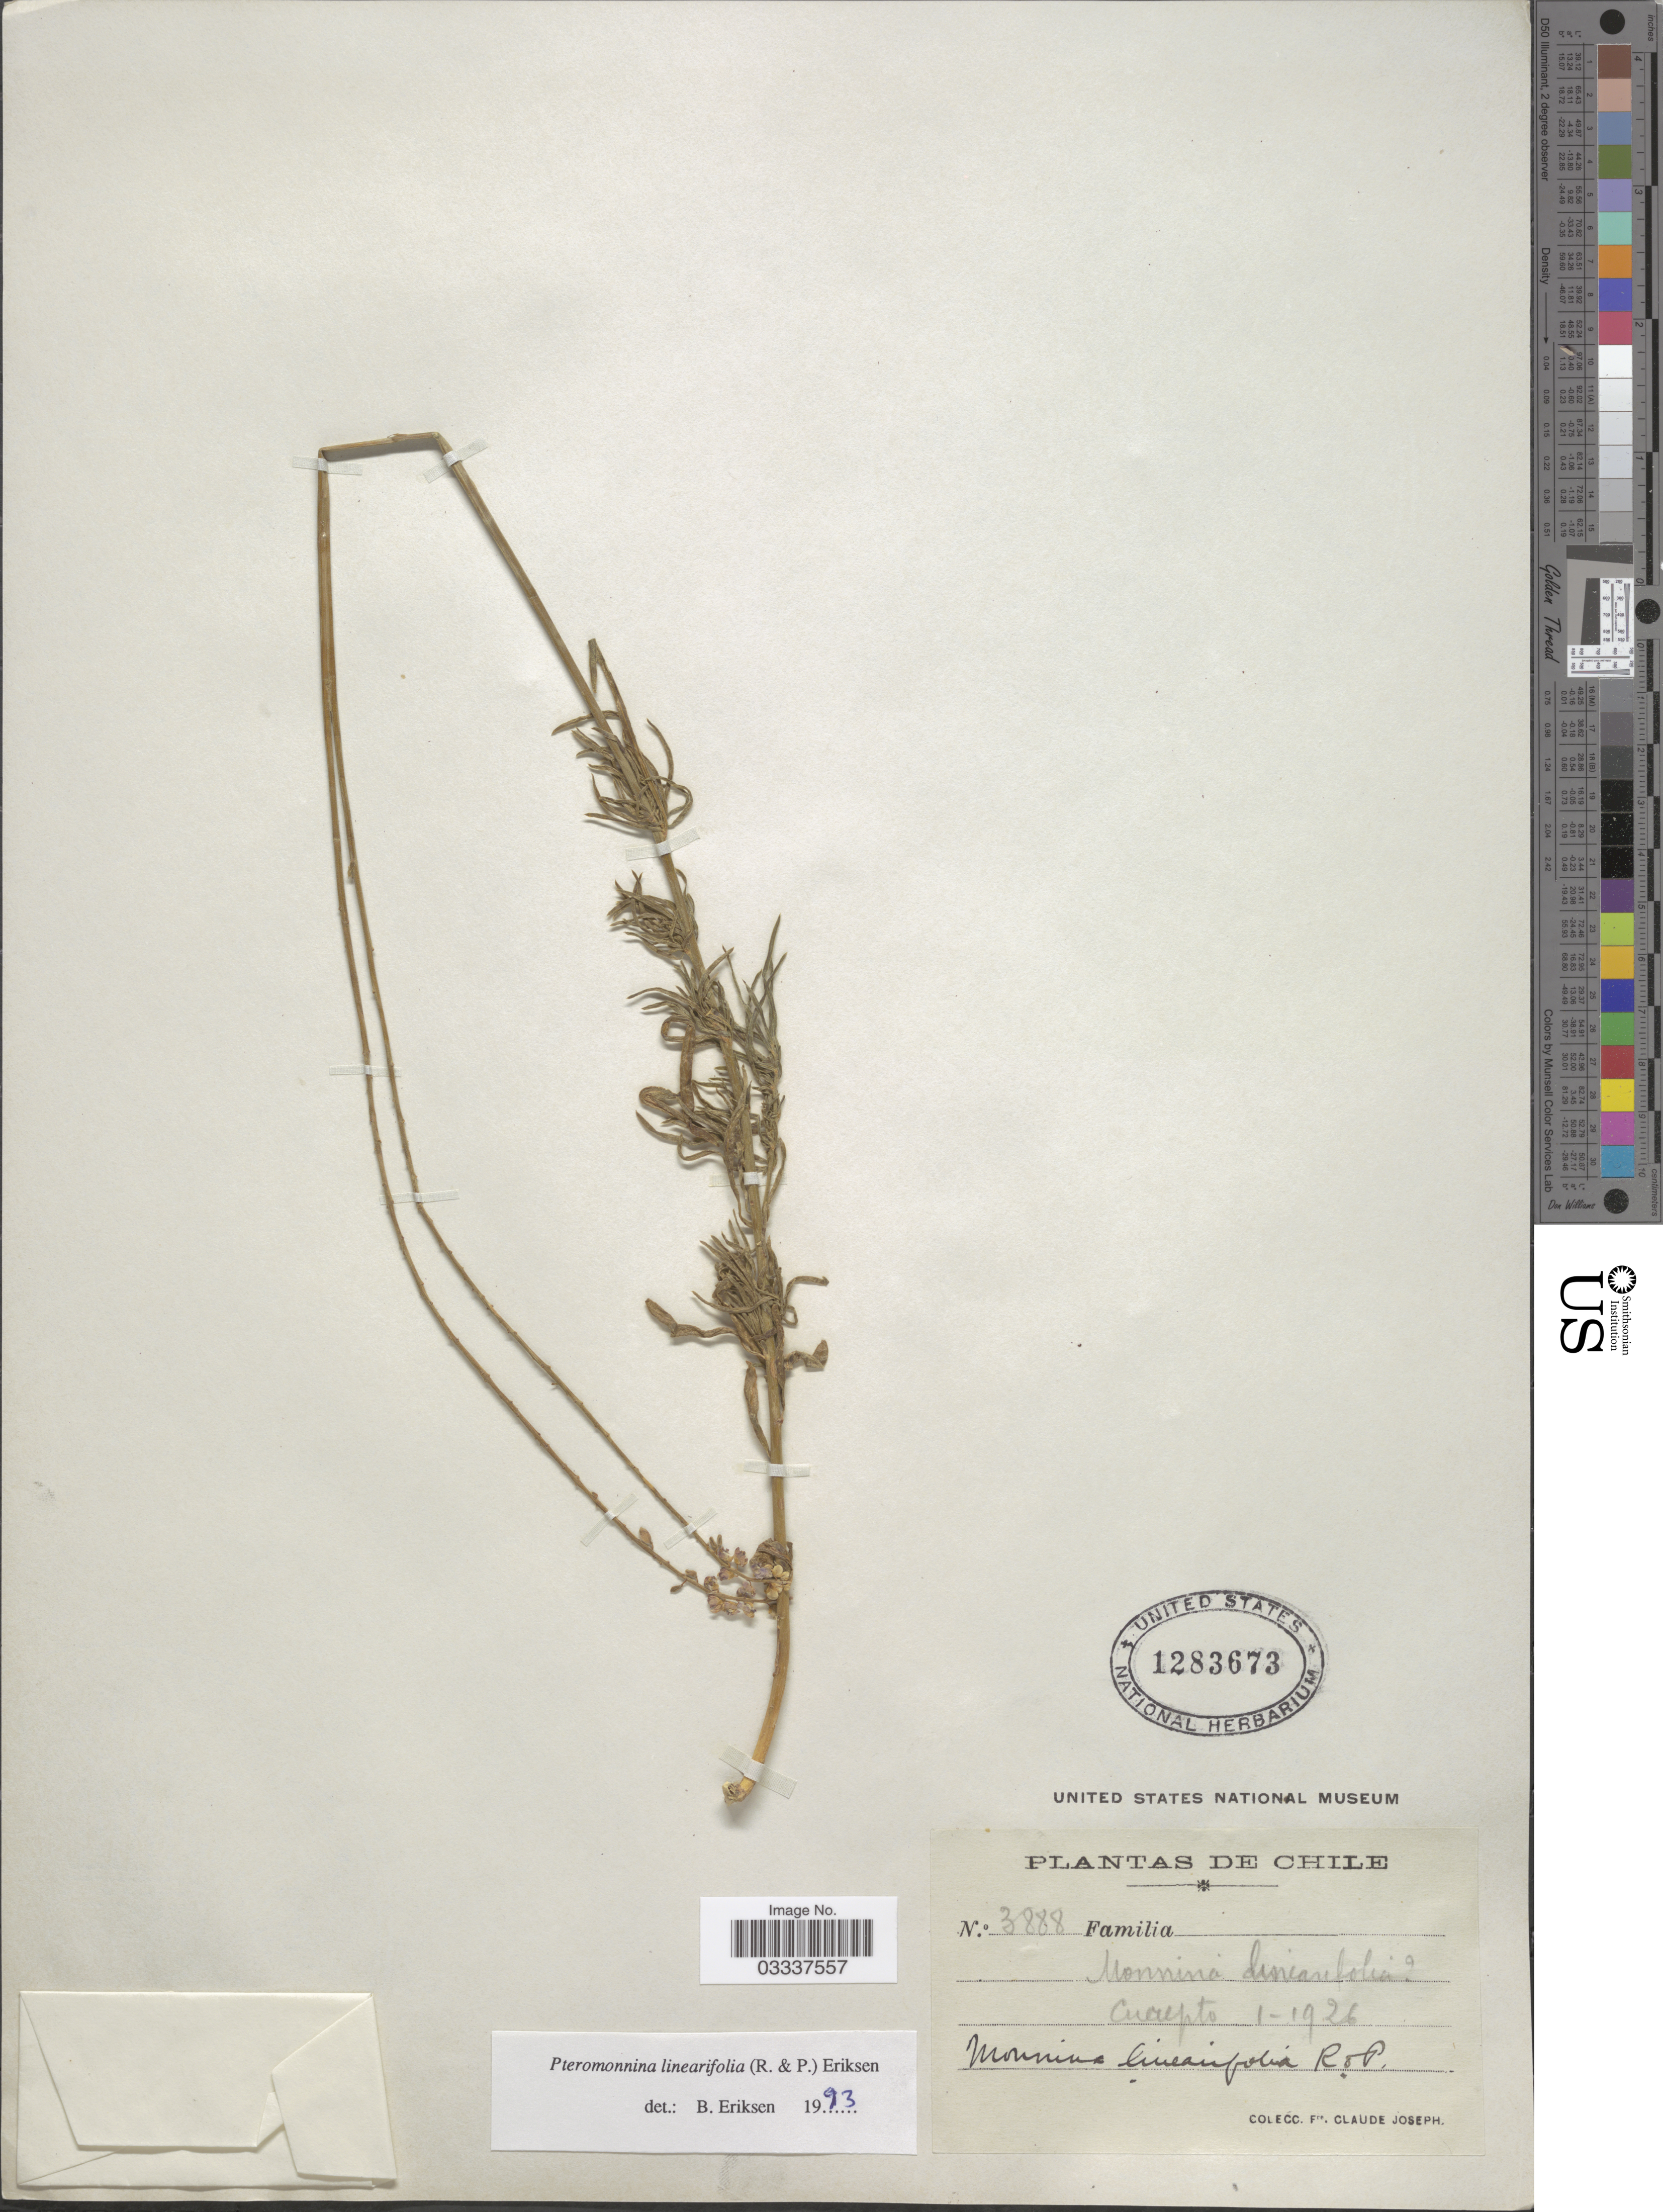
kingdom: Plantae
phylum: Tracheophyta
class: Magnoliopsida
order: Fabales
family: Polygalaceae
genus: Monnina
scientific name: Monnina linearifolia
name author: Ruiz & Pav.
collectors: Bro. Claude-Joseph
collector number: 3888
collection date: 1926-01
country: Chile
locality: Curepto.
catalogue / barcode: US 1283673